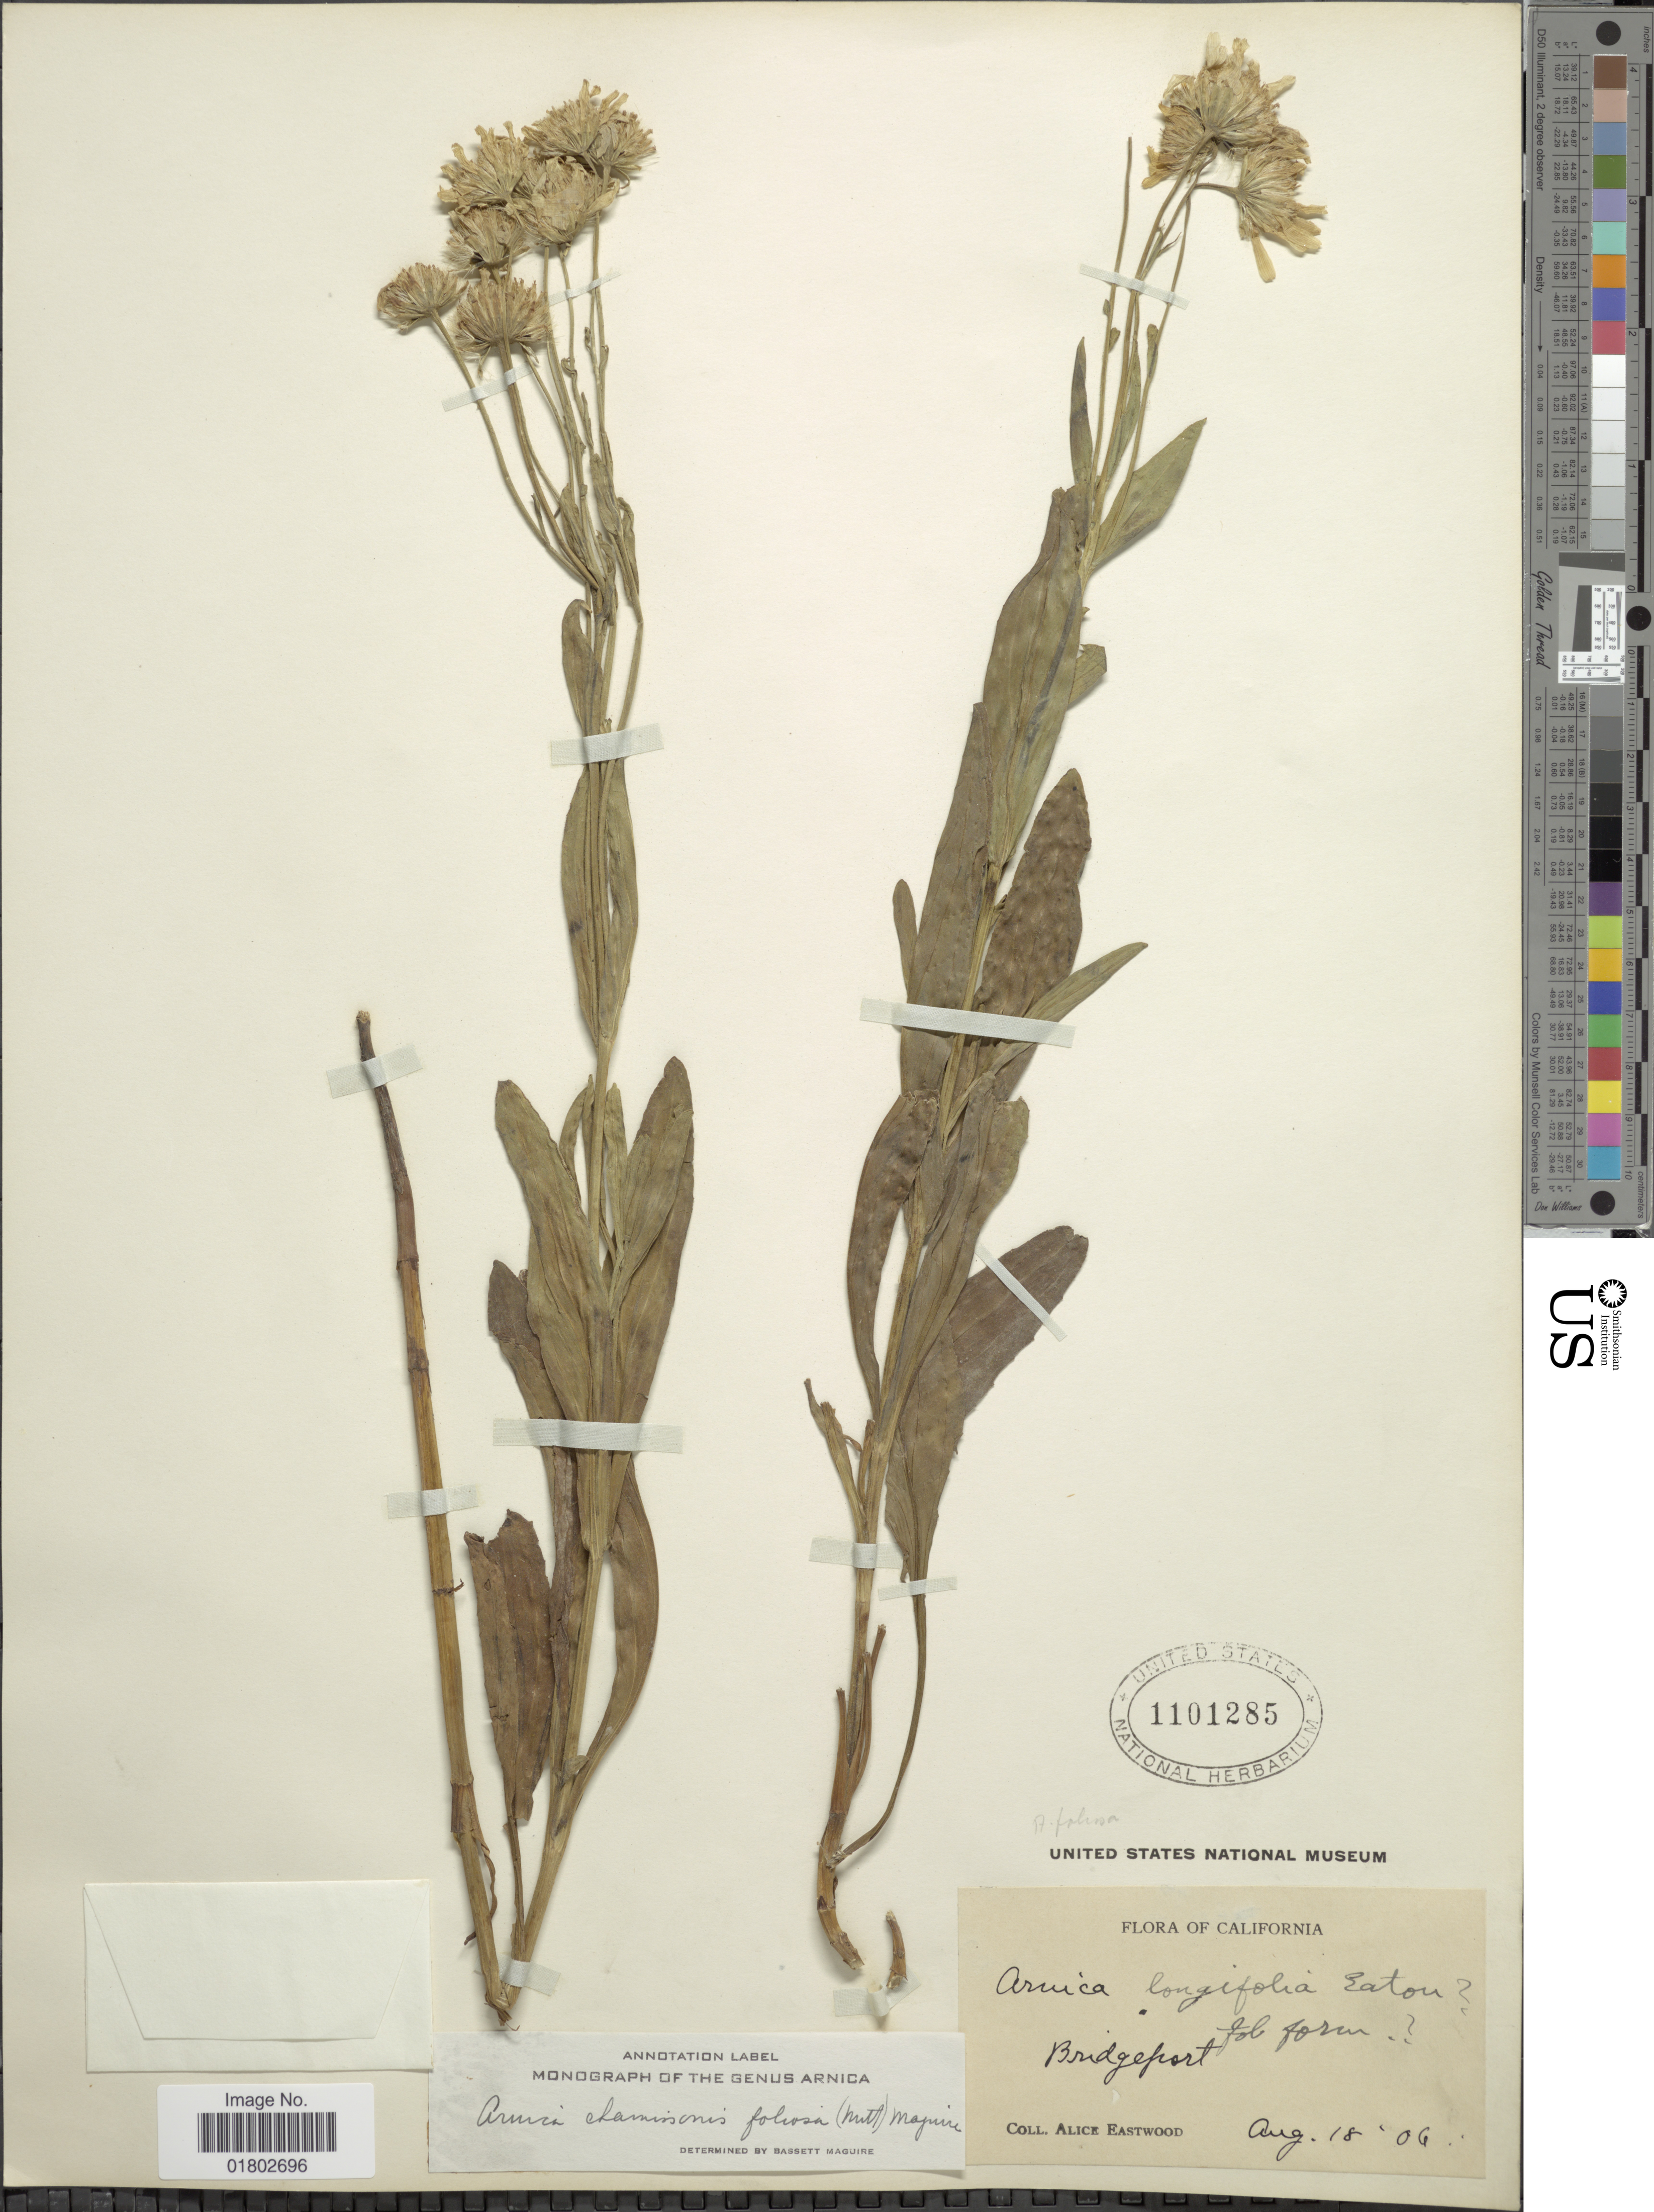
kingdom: Plantae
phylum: Tracheophyta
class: Magnoliopsida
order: Asterales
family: Asteraceae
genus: Arnica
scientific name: Arnica chamissonis subsp. foliosa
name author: (Nutt.) Maguire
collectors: A. Eastwood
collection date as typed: Transcribed d/m/y: 18/8/6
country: United States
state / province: California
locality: Bridgeport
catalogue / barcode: US 1101285